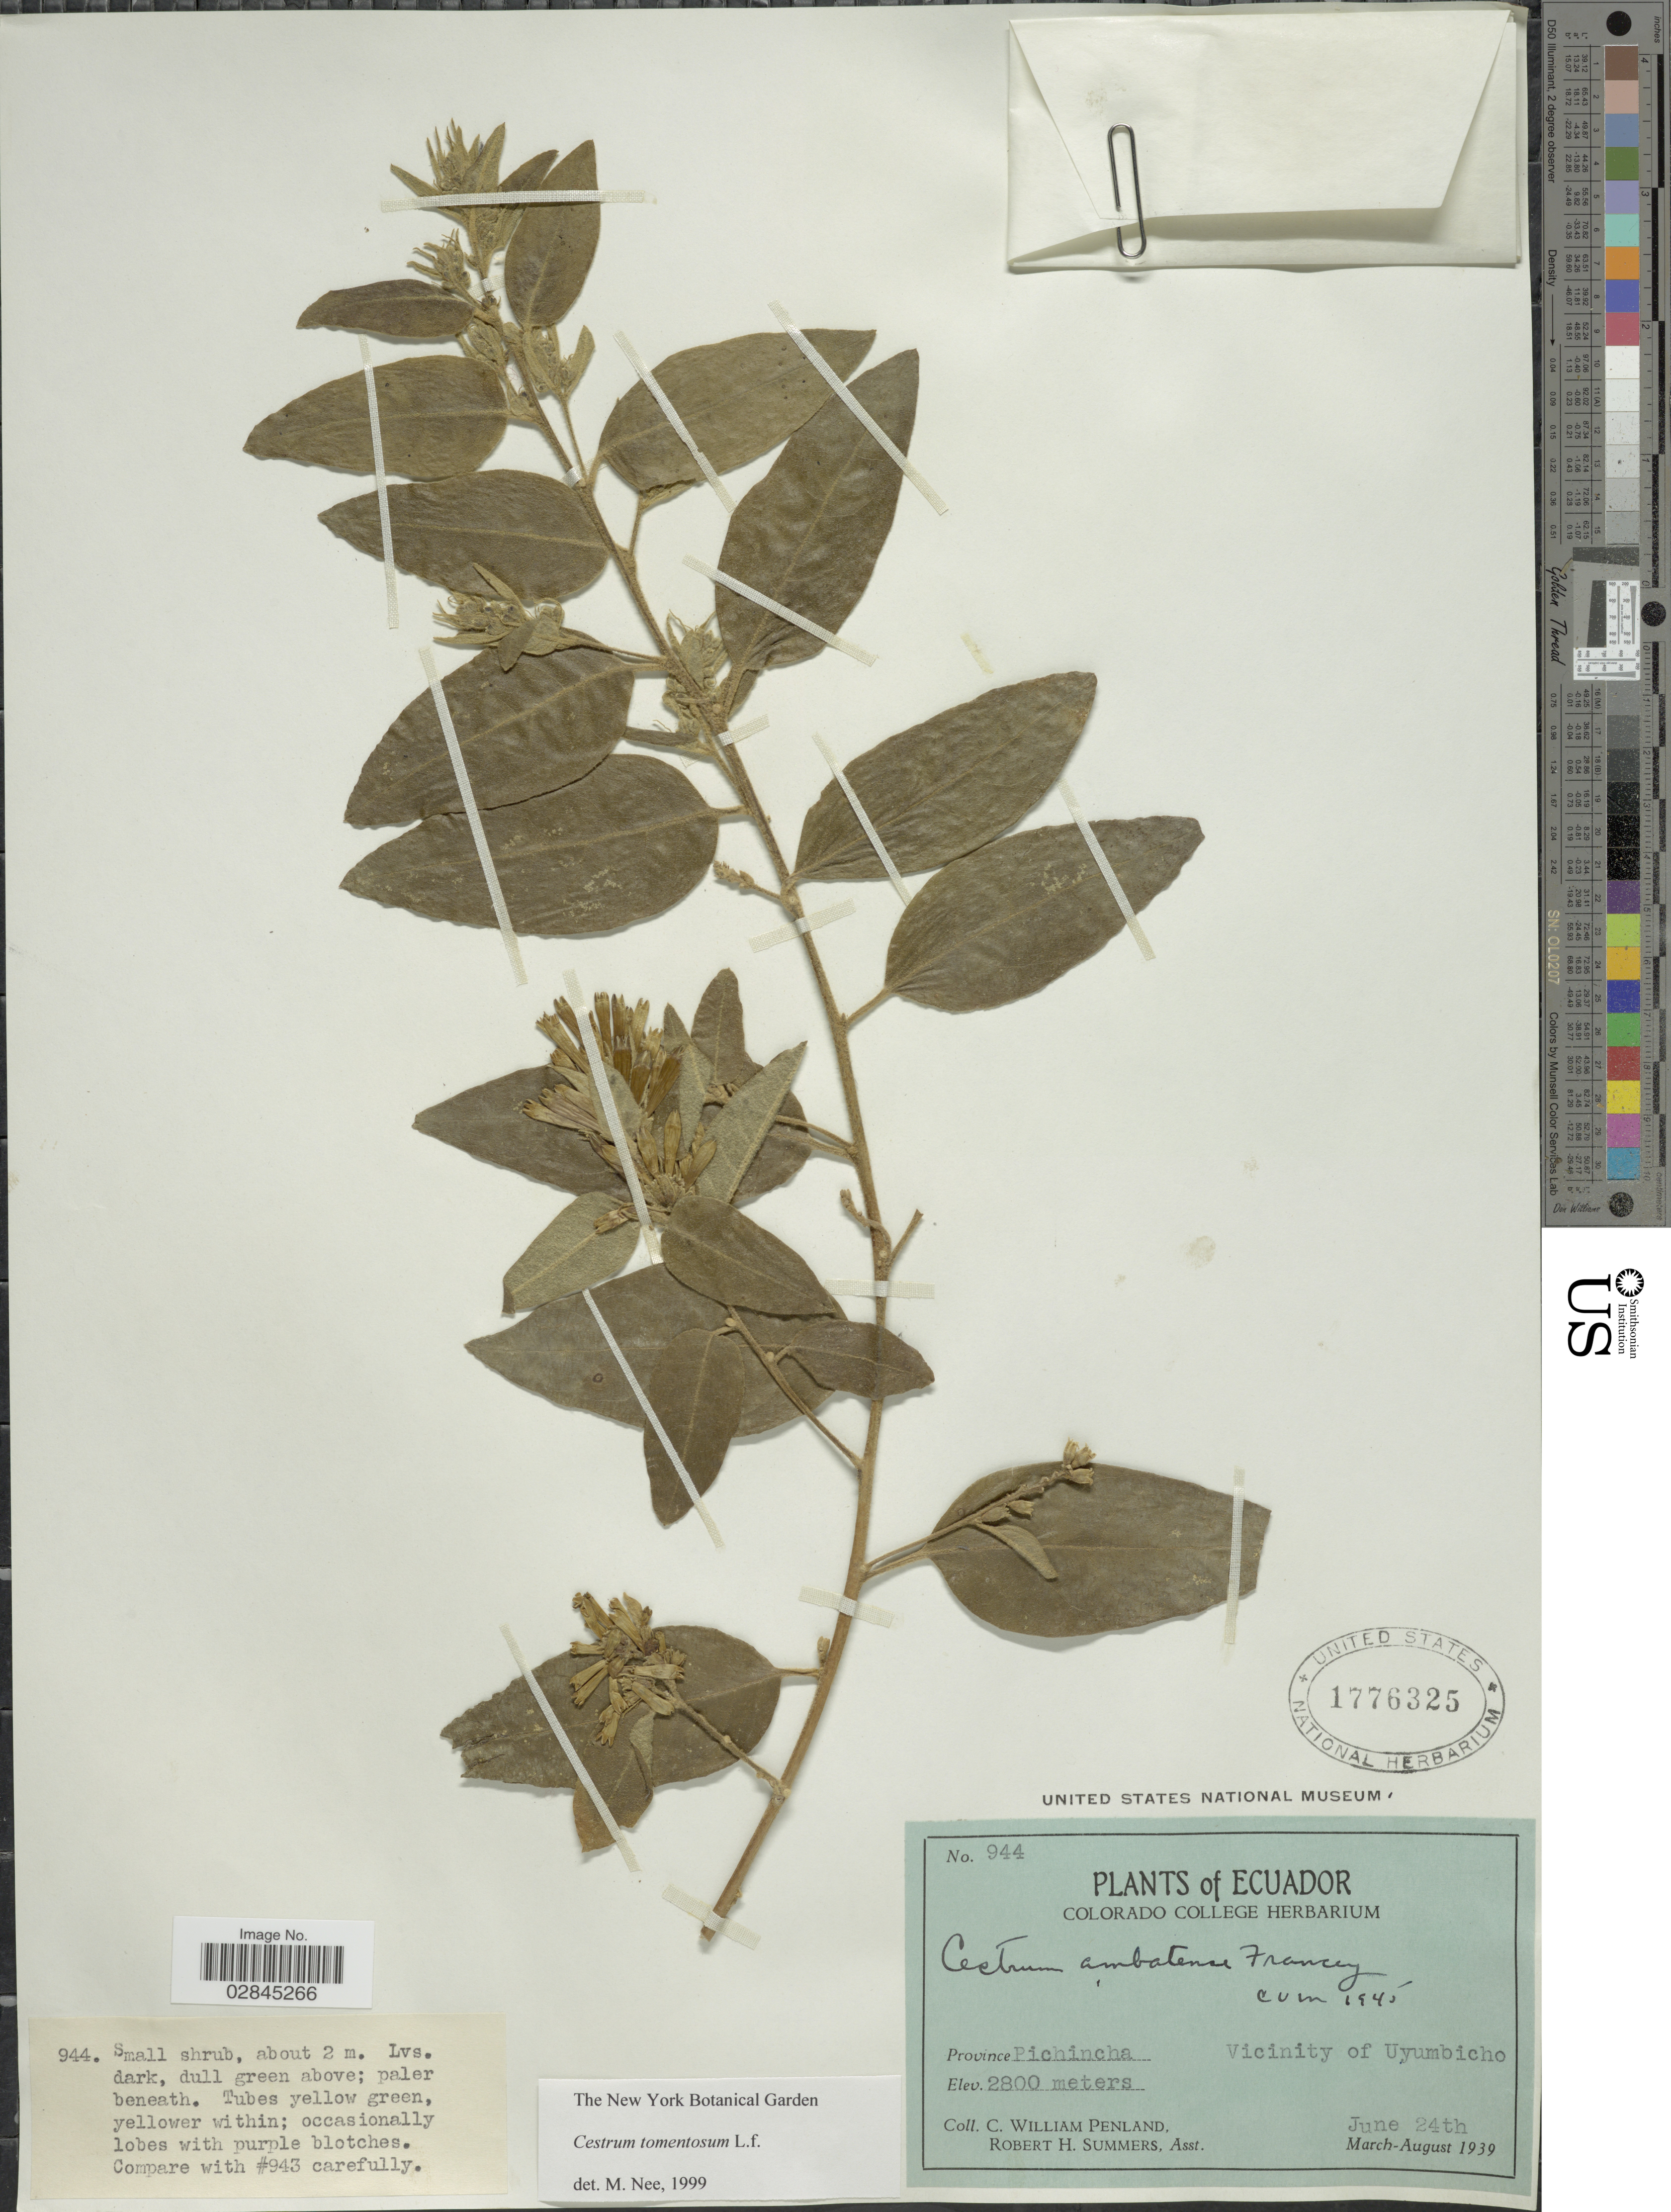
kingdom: Plantae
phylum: Tracheophyta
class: Magnoliopsida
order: Solanales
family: Solanaceae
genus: Cestrum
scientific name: Cestrum tomentosum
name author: L. f.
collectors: C. W. Penland & R. Summers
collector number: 944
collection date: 1939-06-24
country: Ecuador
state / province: Pichincha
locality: Vicinity of Uyumbicho.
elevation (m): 2800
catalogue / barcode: US 1776325